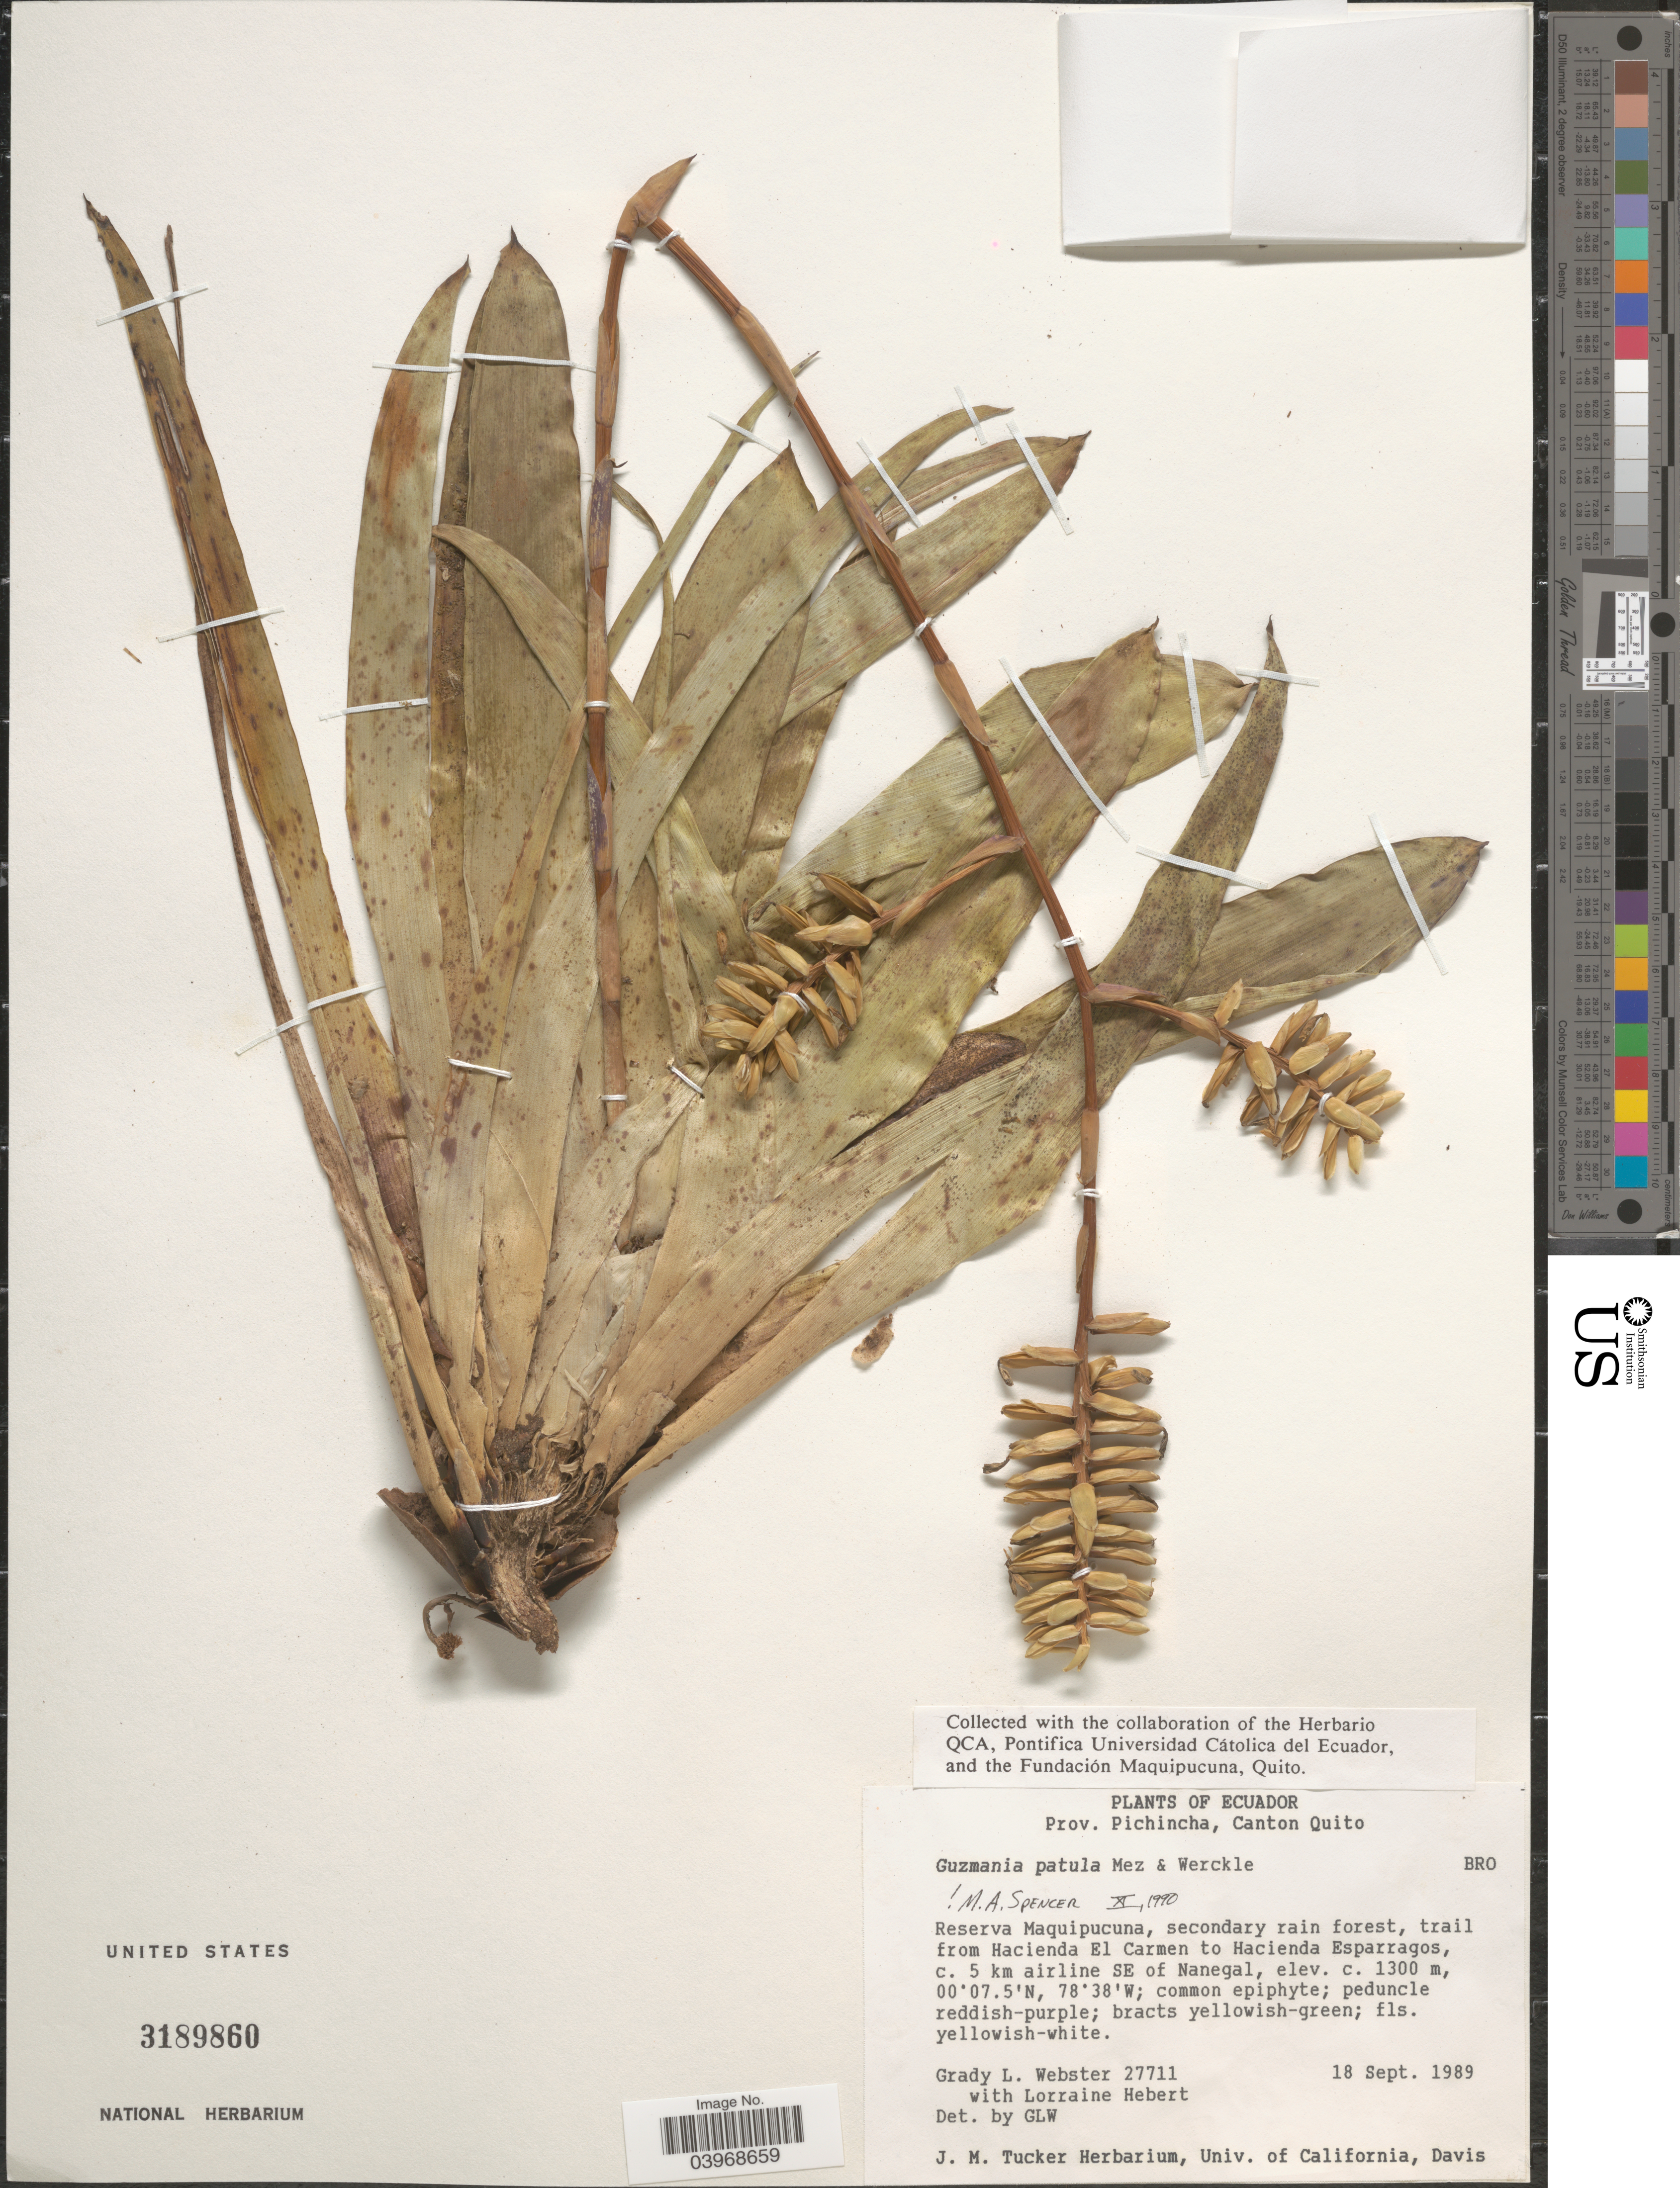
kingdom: Plantae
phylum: Tracheophyta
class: Liliopsida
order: Poales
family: Bromeliaceae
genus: Guzmania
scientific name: Guzmania patula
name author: Mez & Wercklé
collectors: G. L. Webster & L. Hebert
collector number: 27711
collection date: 1989-09-18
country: Ecuador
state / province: Pichincha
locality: Canton Quito. Reserva Maquipucuna, secondary rain forest, trail from Hacienda El Carmen to Hacienda Esparragos, c. 5 km airline SE of Nanegal.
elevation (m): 1300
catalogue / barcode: US 3189860